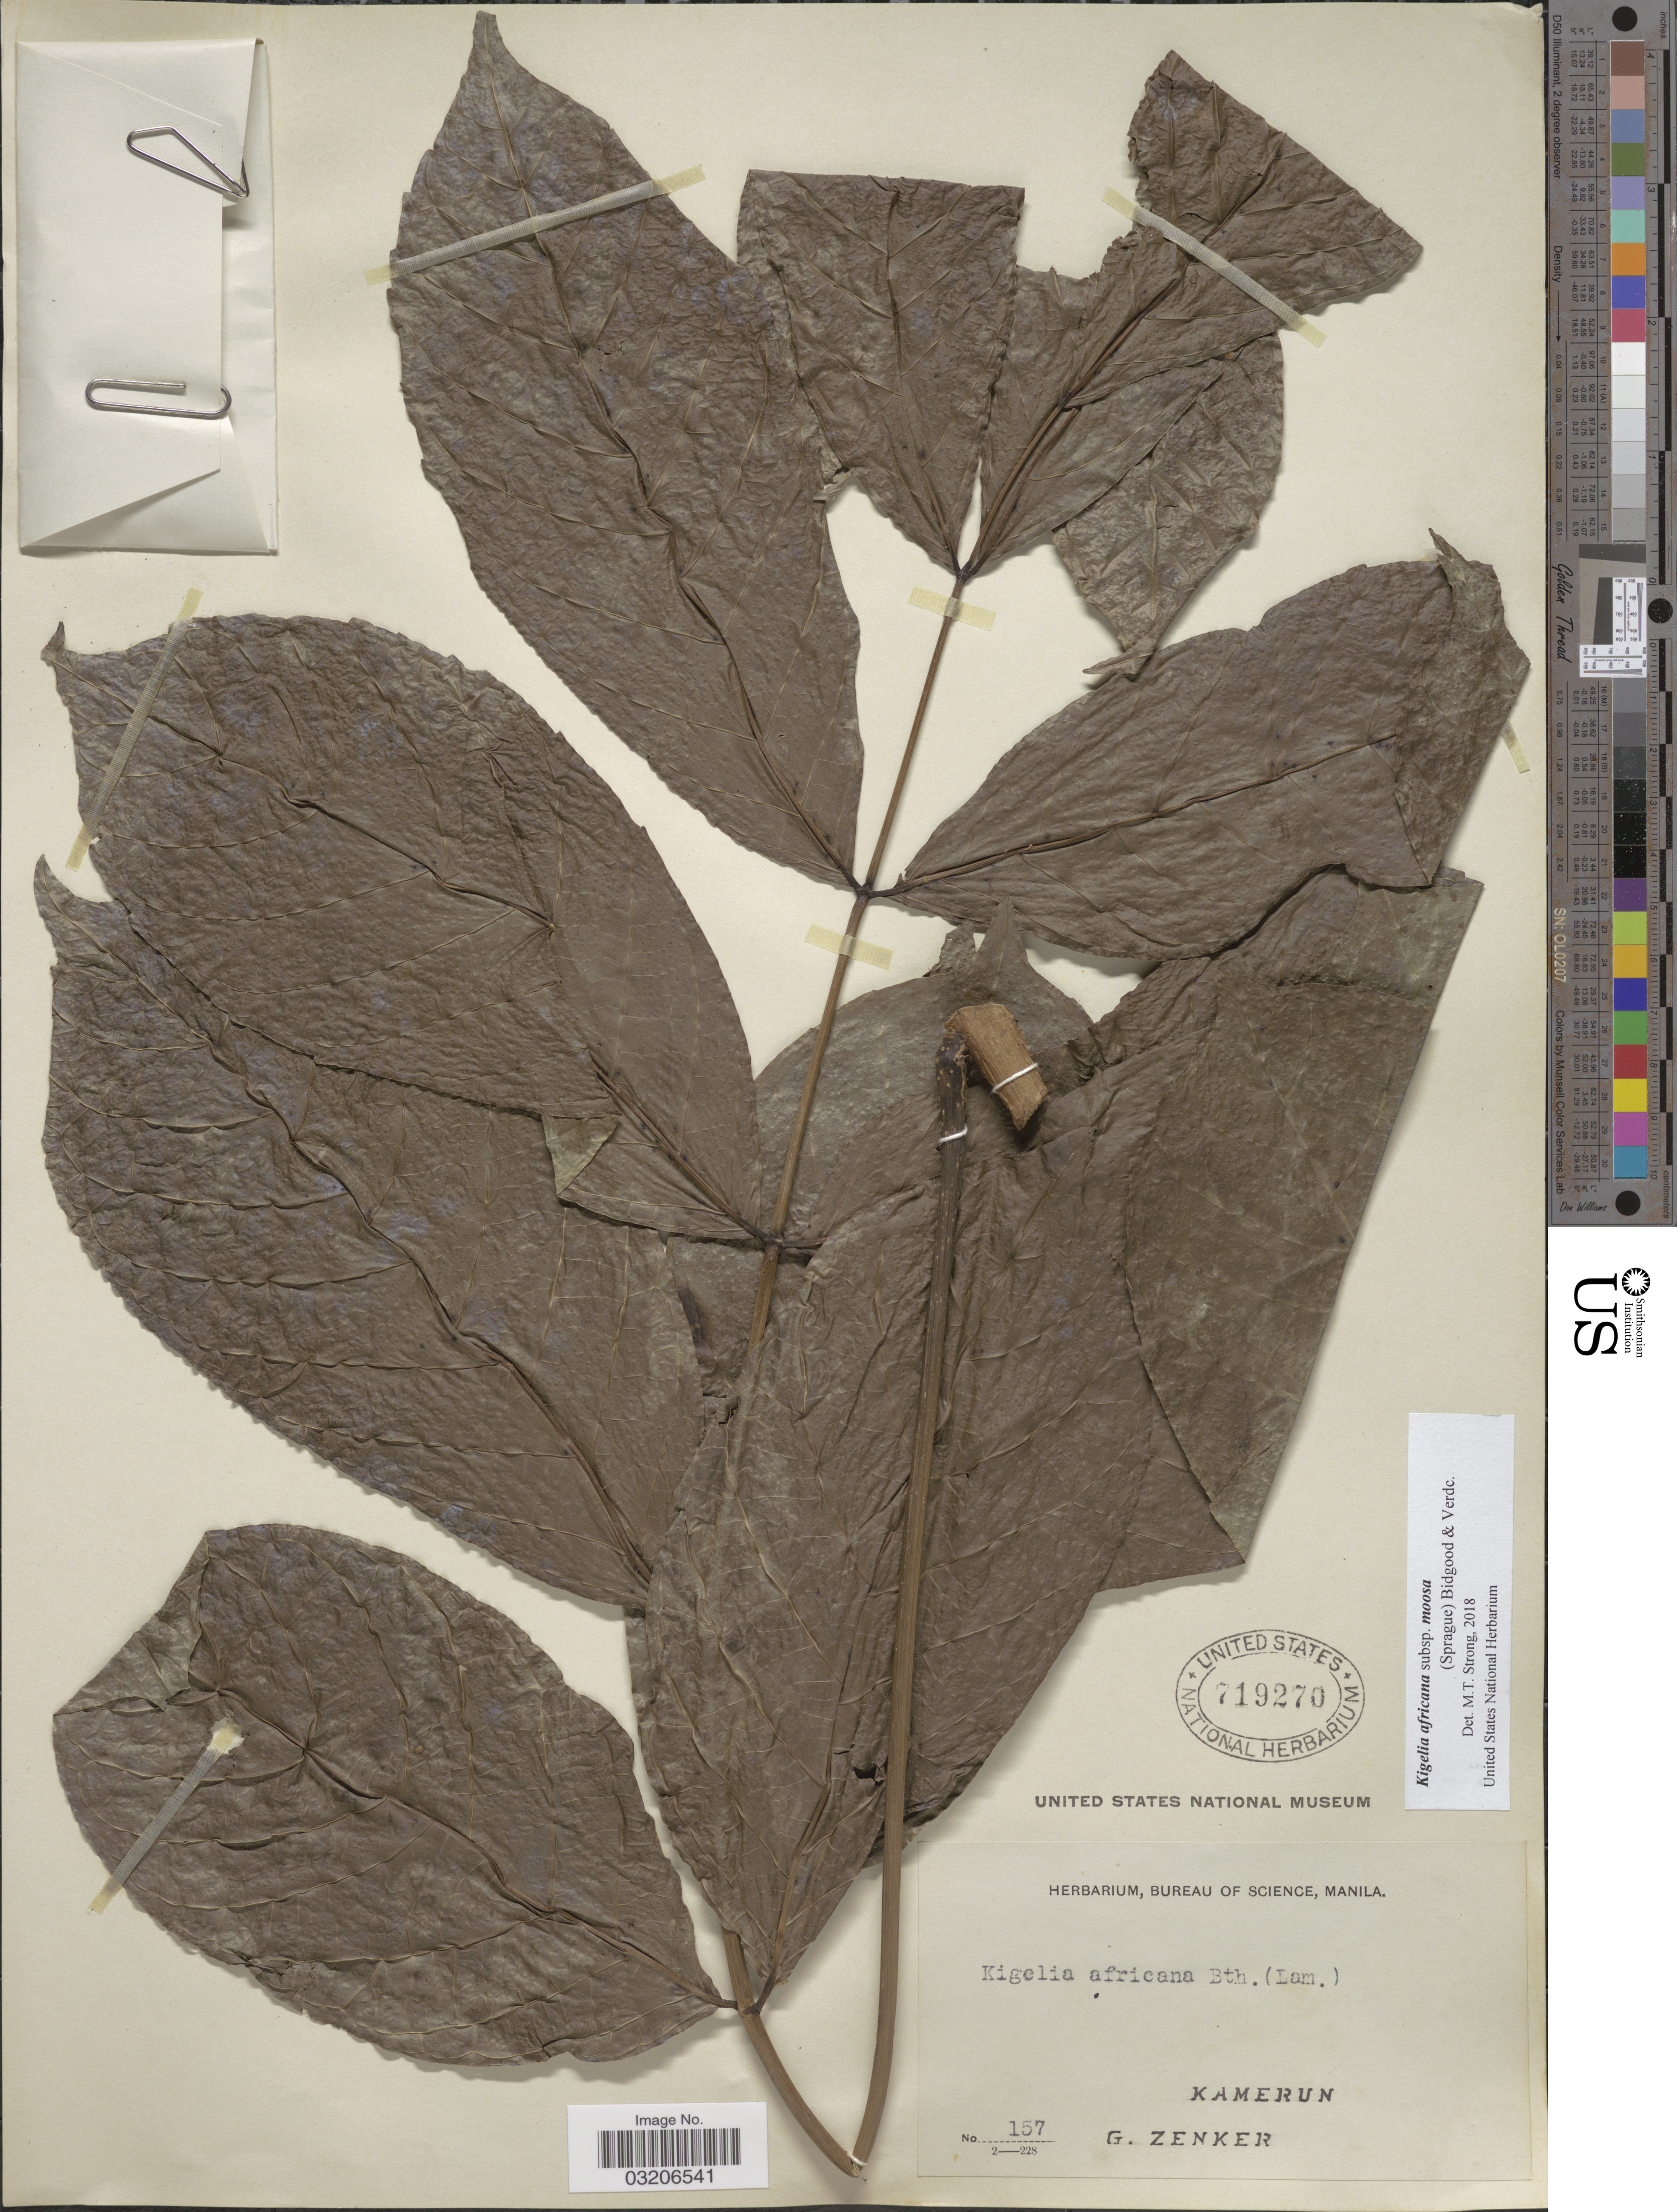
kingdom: Plantae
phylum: Tracheophyta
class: Magnoliopsida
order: Lamiales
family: Bignoniaceae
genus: Kigelia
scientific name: Kigelia africana subsp. moosa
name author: (Sprague) Bidgood & Verdc.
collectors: G. A. Zenker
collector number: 157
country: Cameroon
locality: Kamerun.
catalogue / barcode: US 719270